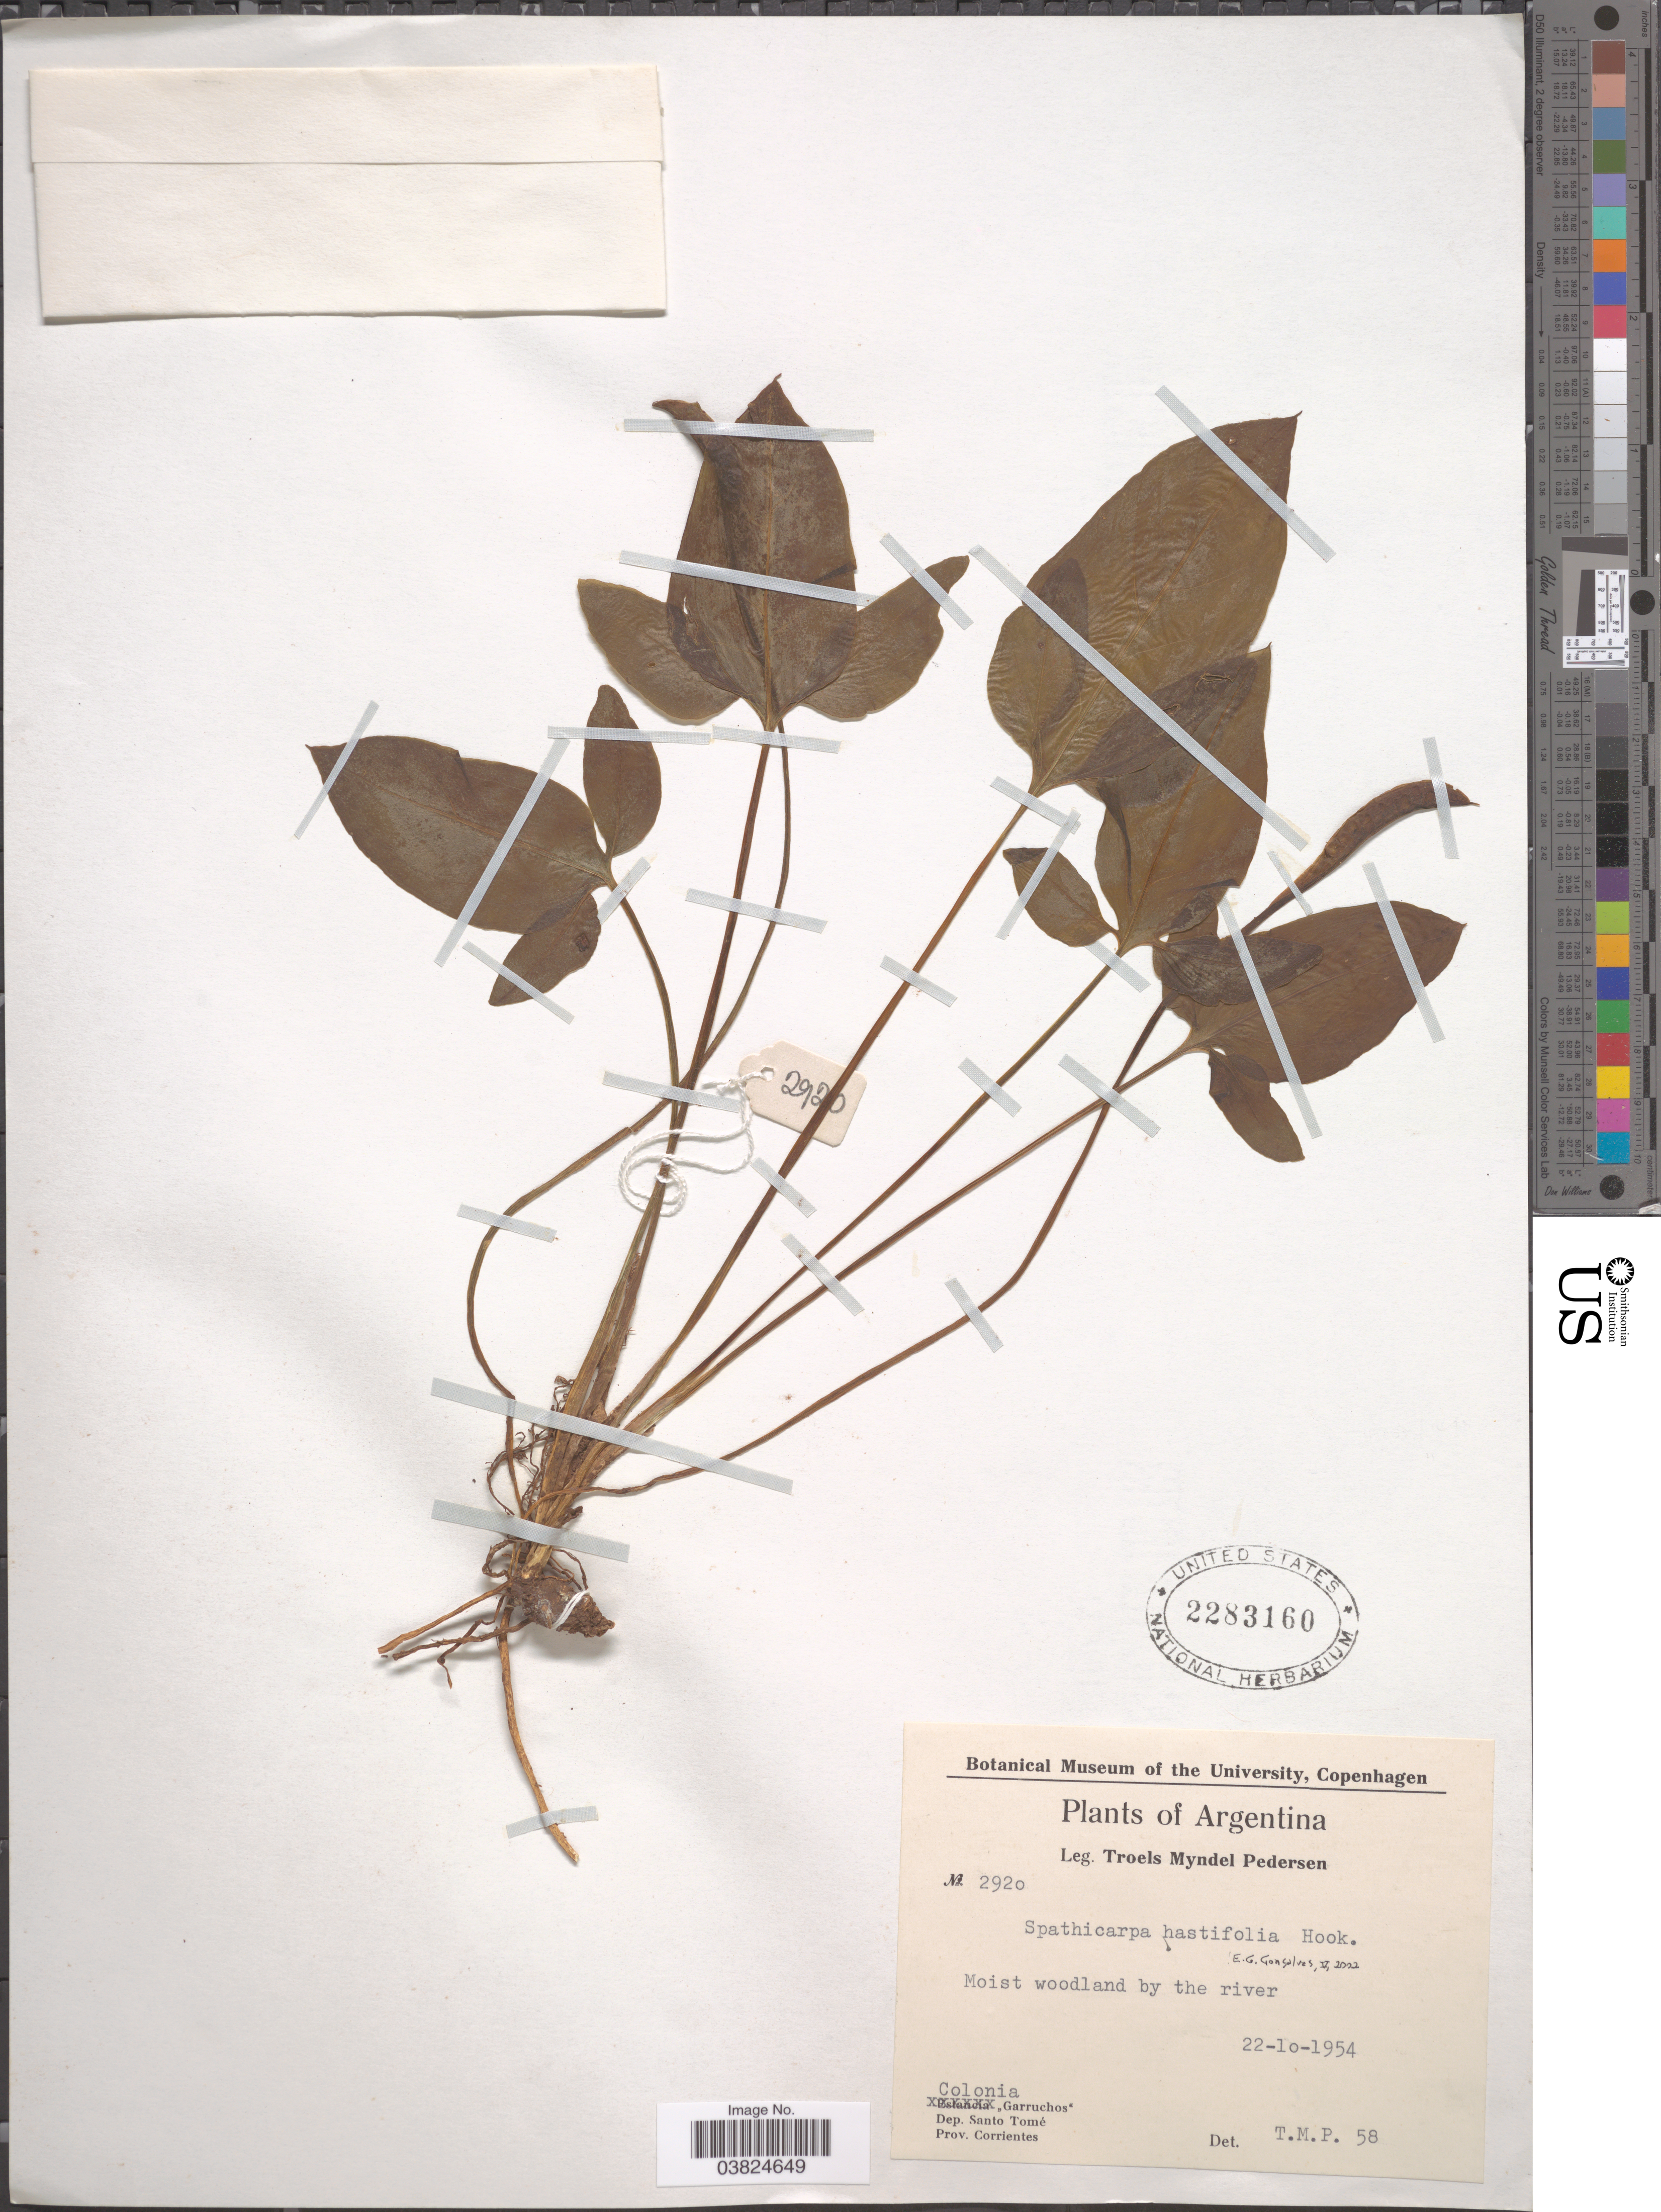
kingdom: Plantae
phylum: Tracheophyta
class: Liliopsida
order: Alismatales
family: Araceae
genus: Spathicarpa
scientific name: Spathicarpa hastifolia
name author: Hook.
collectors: T. Pederson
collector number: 2920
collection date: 1954-10-22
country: Argentina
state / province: Corrientes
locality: Colinia "Garruchos". Dep. Santo Tomé.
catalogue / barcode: US 2283160